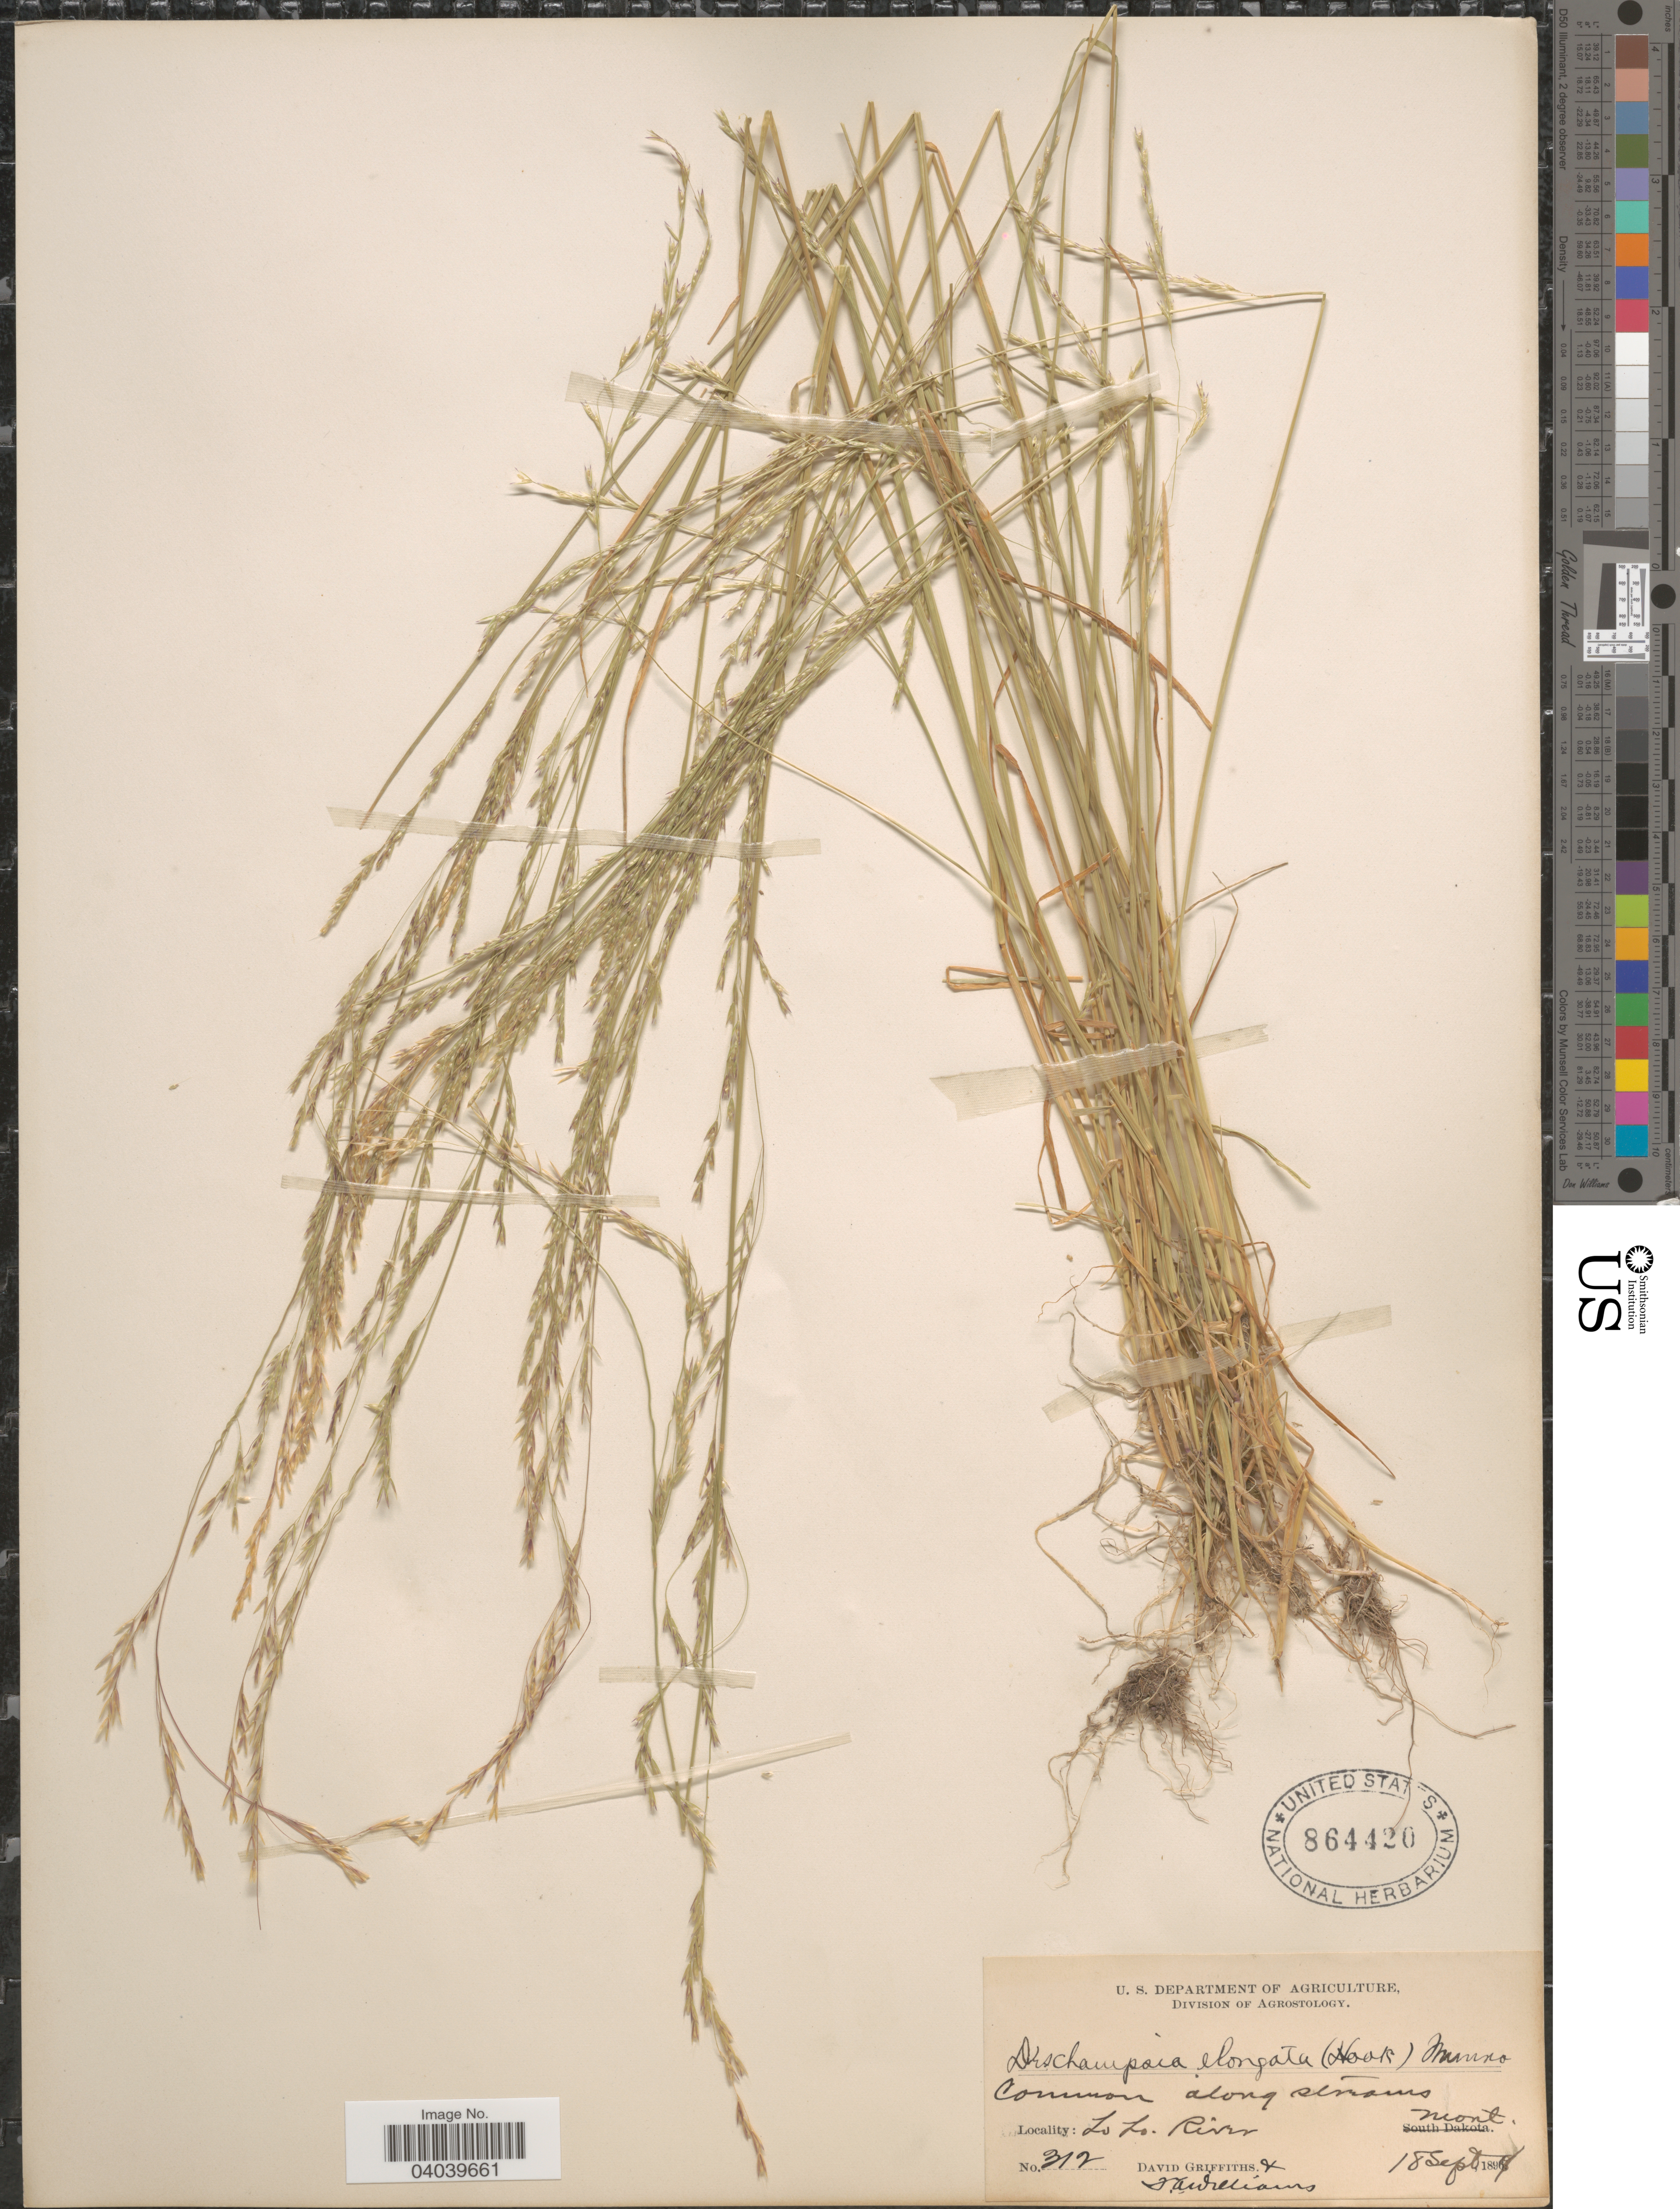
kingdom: Plantae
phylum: Tracheophyta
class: Liliopsida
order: Poales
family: Poaceae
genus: Deschampsia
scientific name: Deschampsia elongata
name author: (Hook.) Munro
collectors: D. Griffiths & T. Williams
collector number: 312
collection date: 1899-09-18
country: United States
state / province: Montana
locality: Lo Lo River.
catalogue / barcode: US 864420